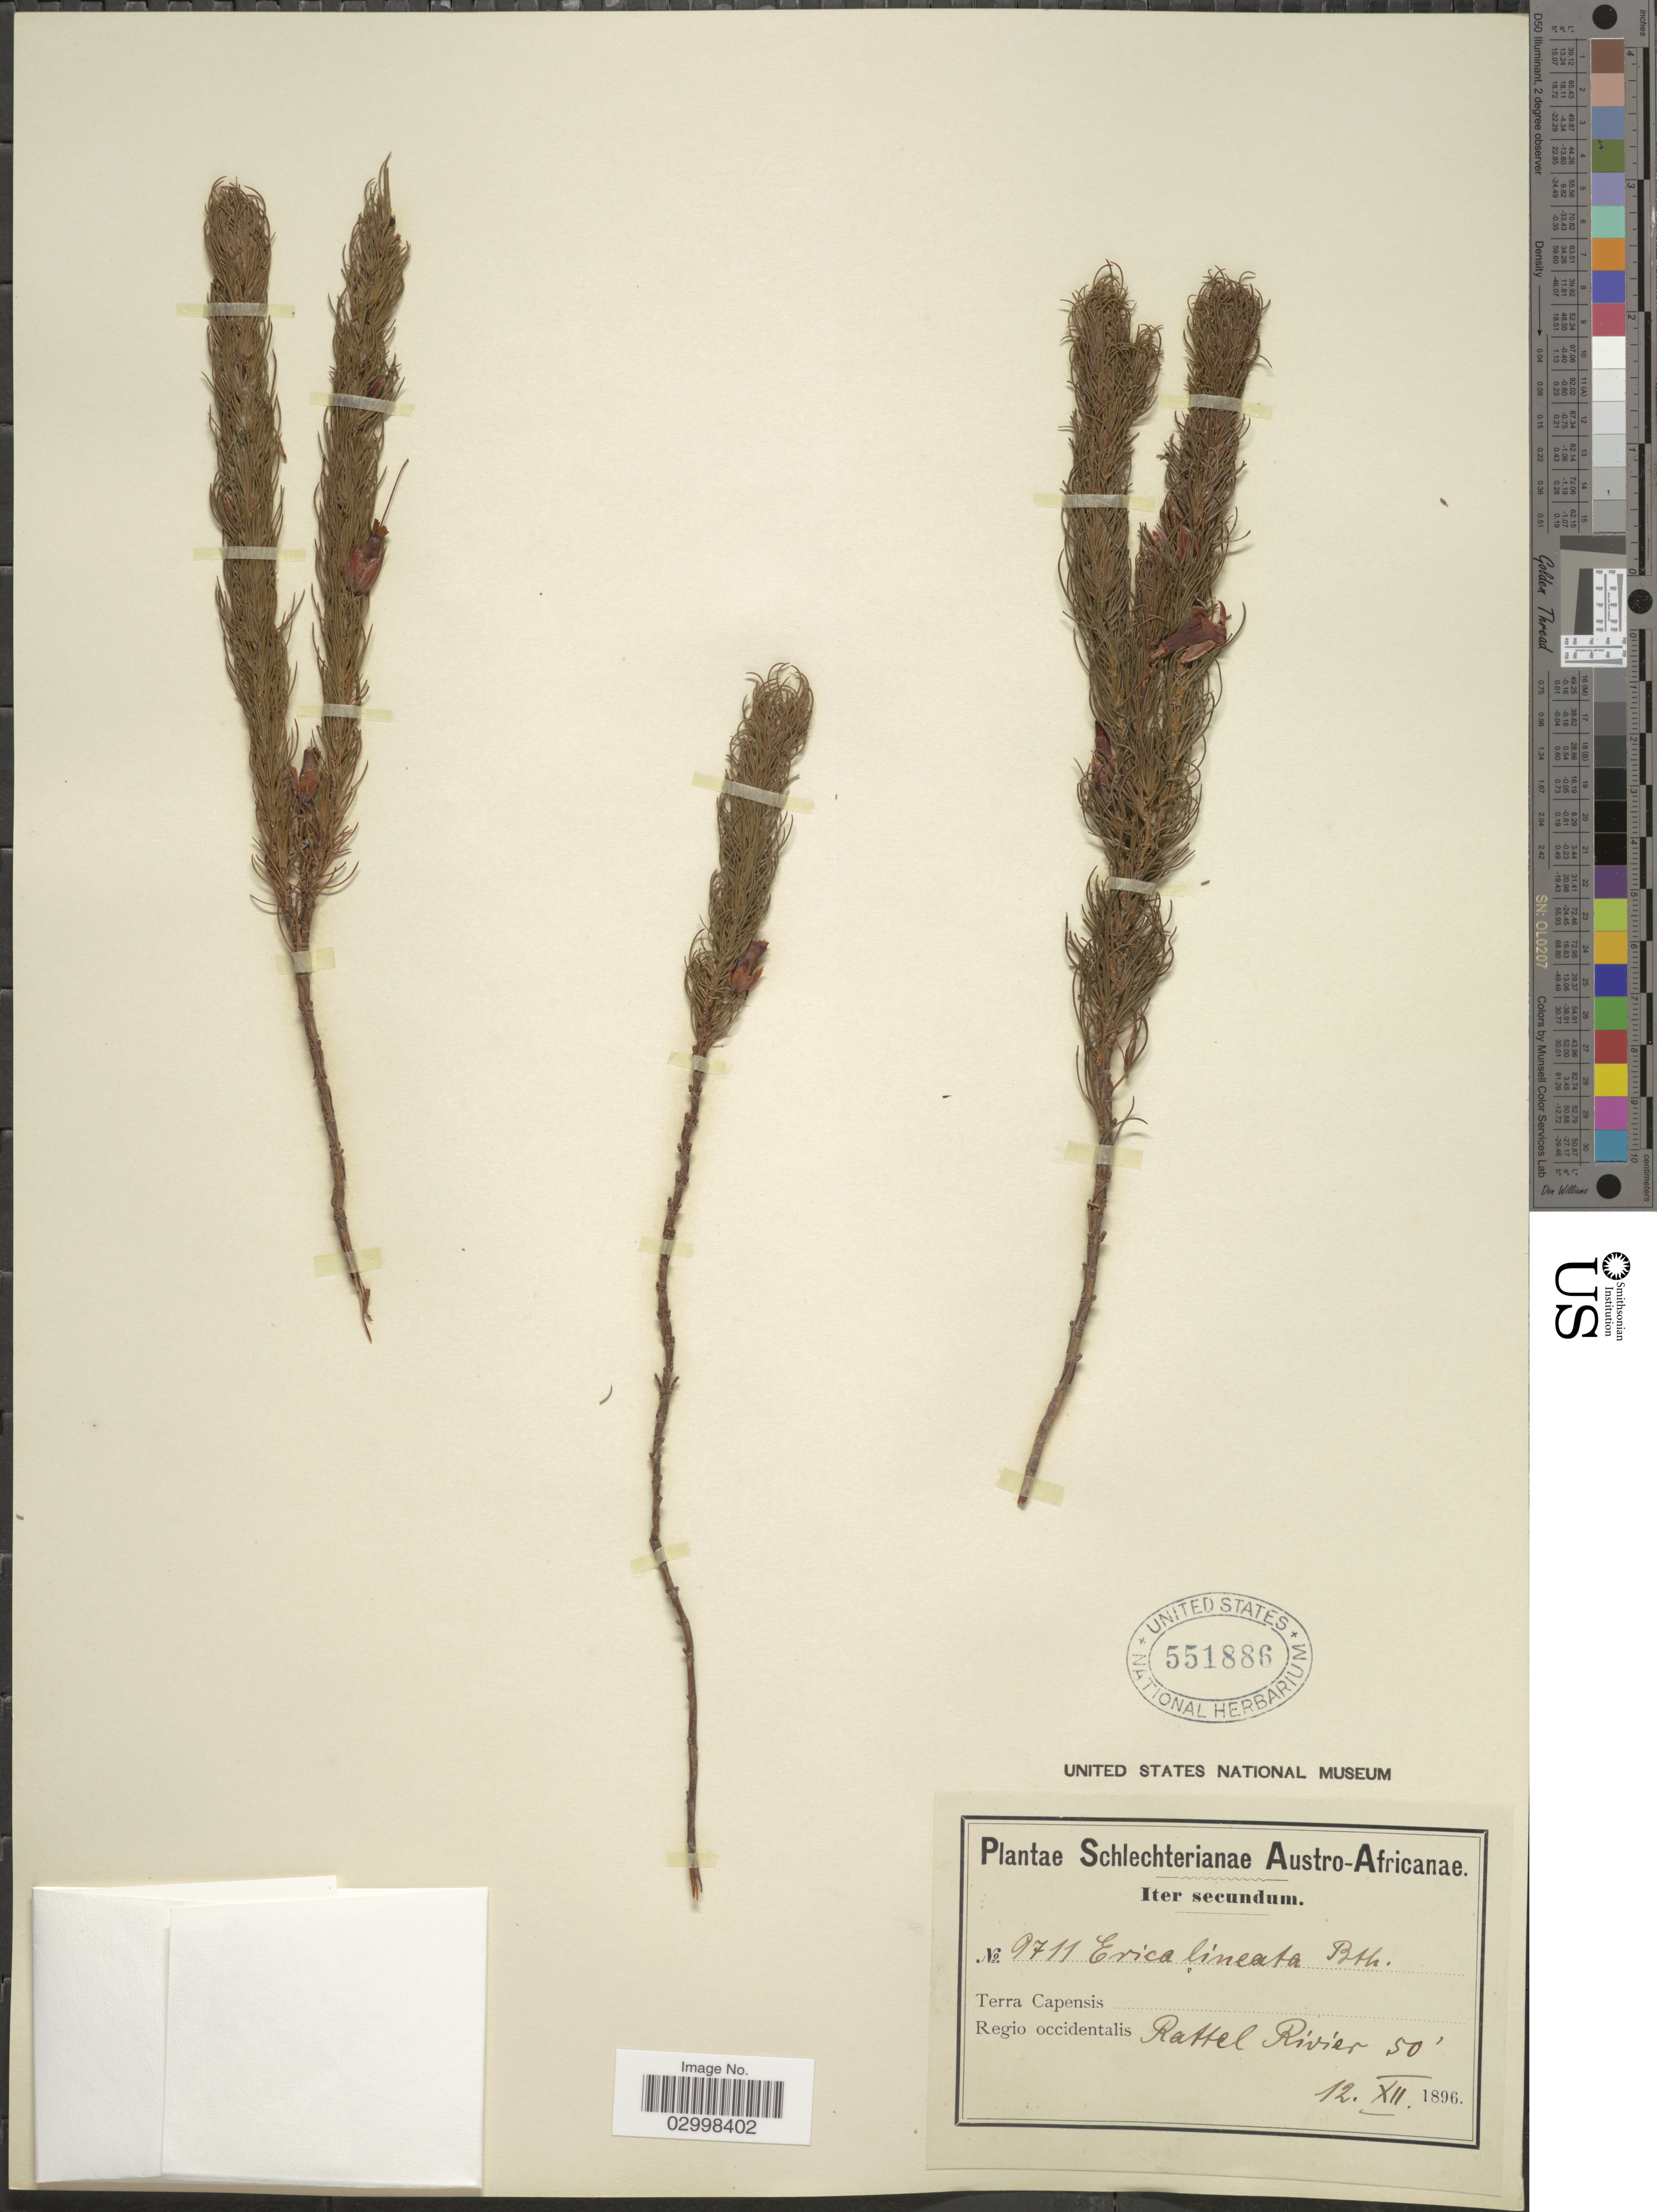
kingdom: Plantae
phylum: Tracheophyta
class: Magnoliopsida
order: Ericales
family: Ericaceae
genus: Erica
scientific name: Erica lineata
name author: Benth.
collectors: Schlechter, --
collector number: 9711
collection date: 1896-12-12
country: South Africa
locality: Austro-Africanae. Terra Capensis. Regio occidentalis Rattel River.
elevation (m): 15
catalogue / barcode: US 551886